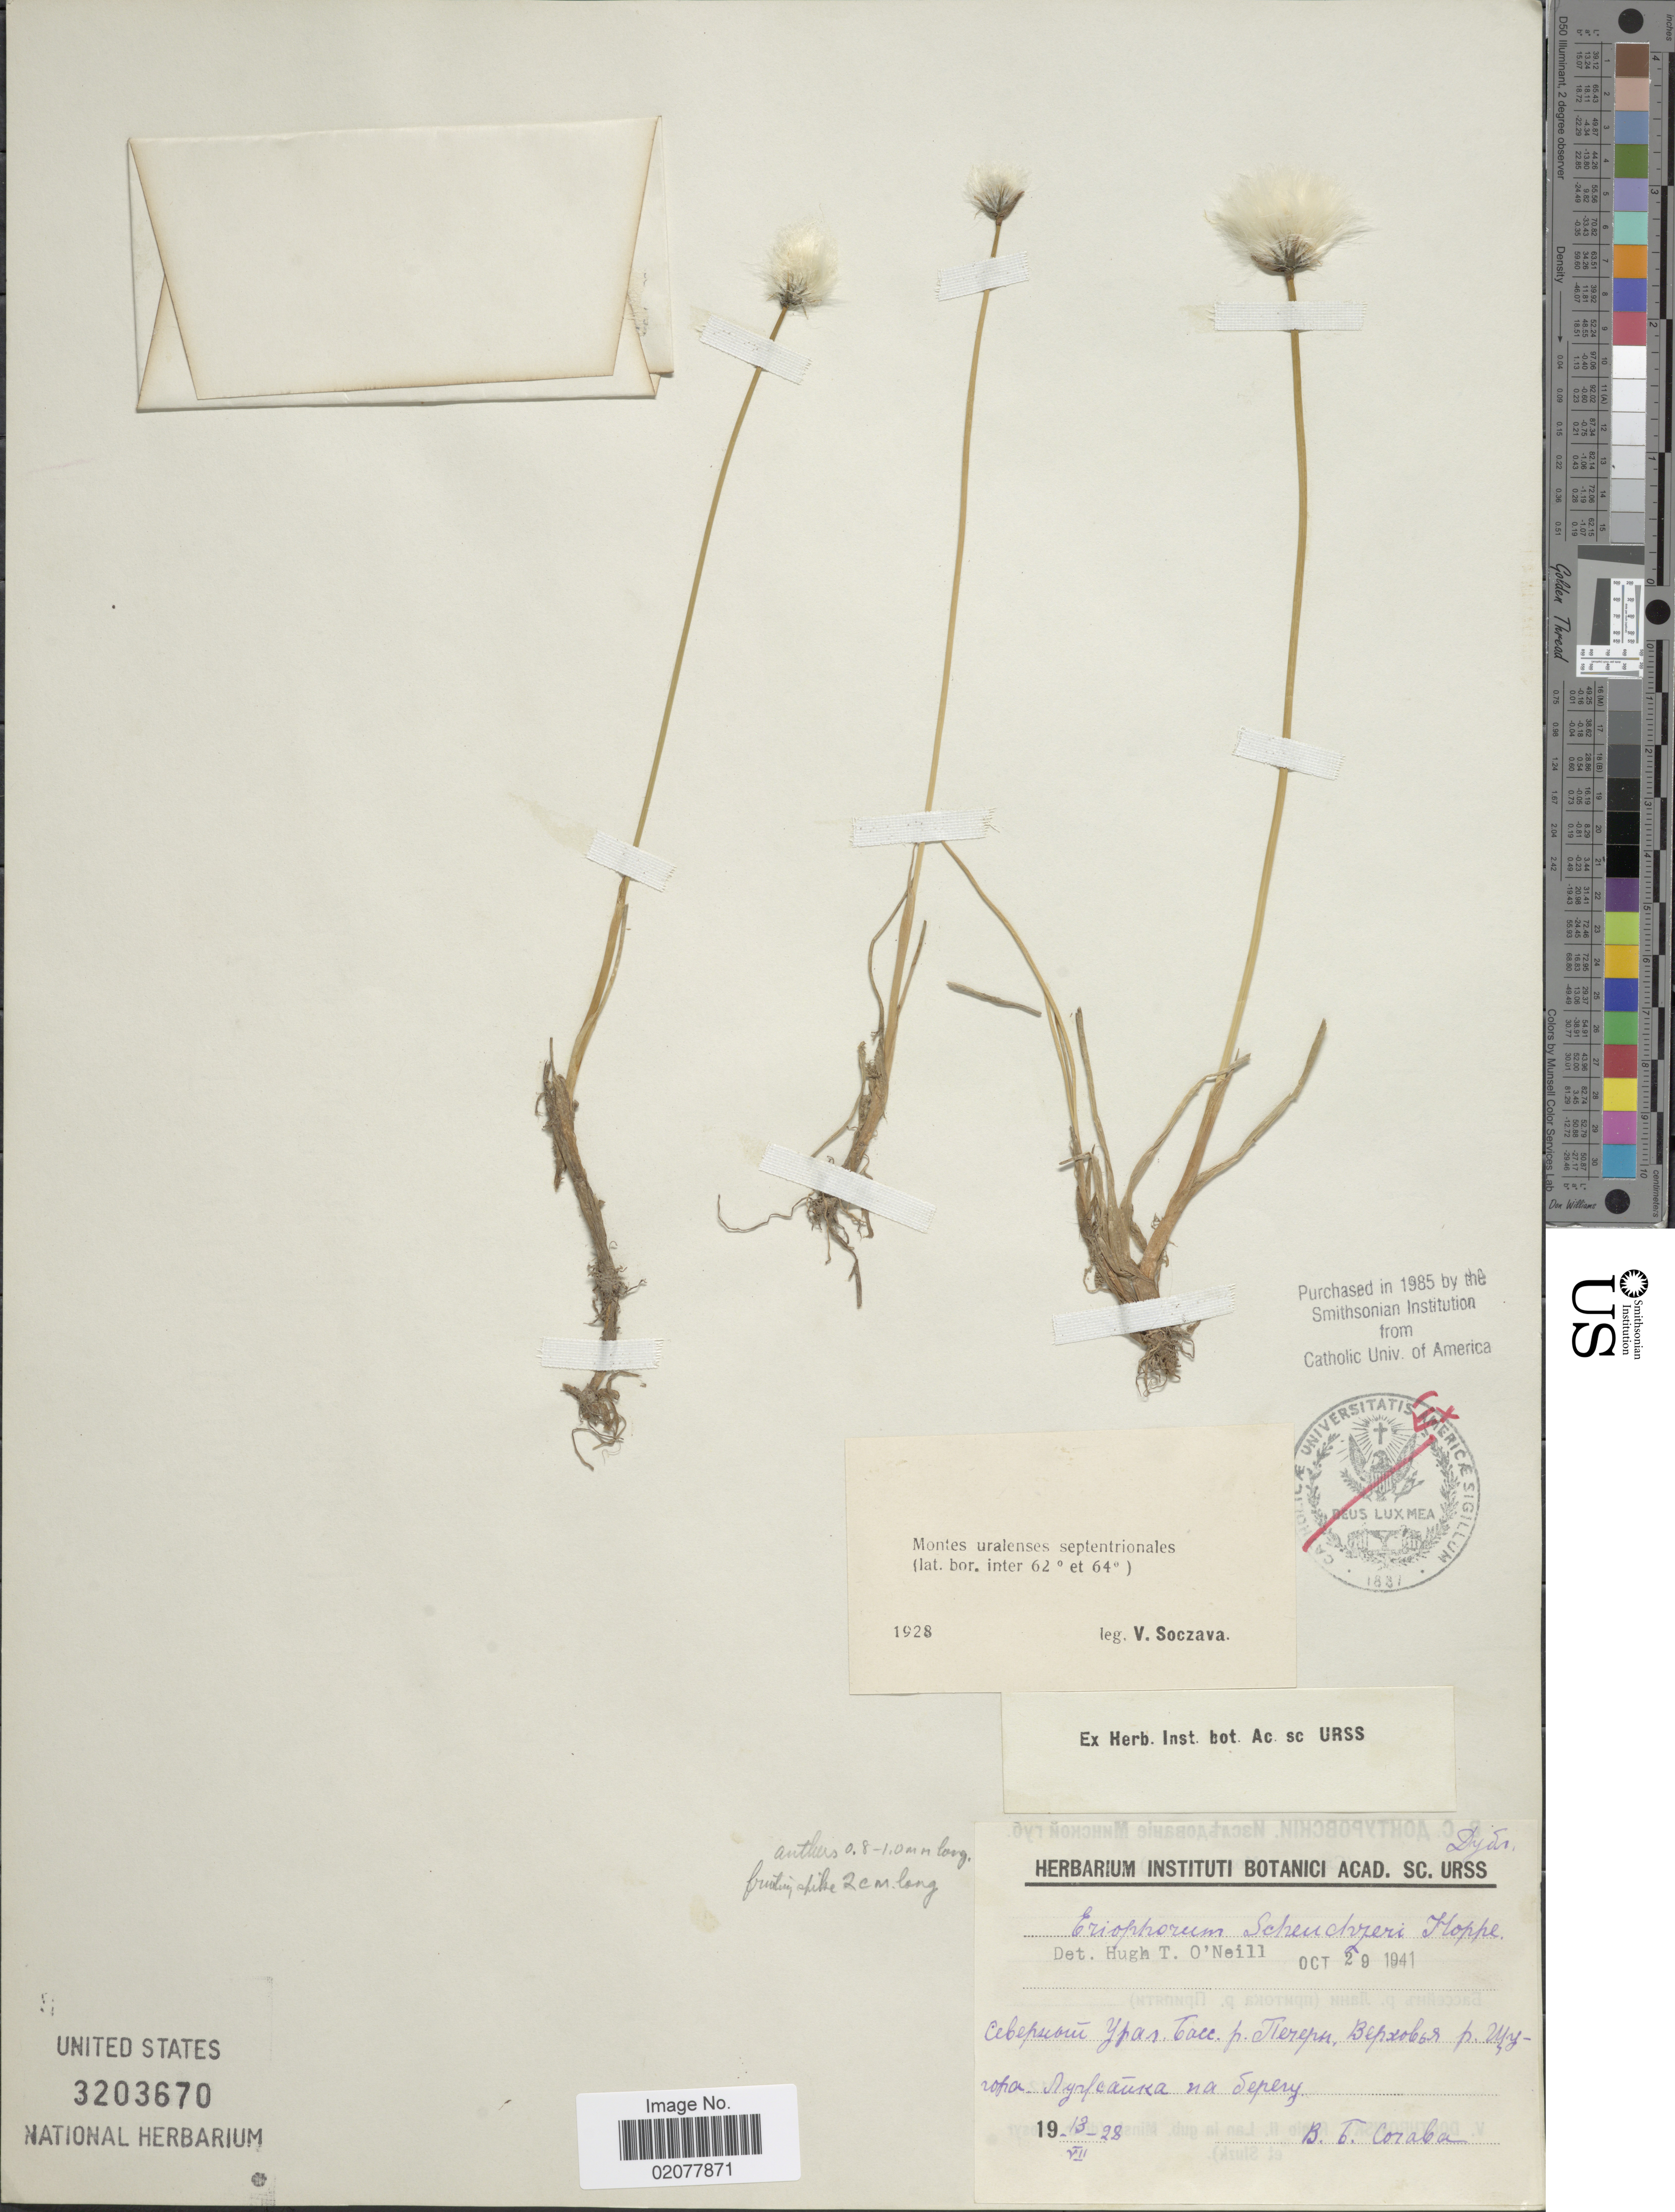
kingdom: Plantae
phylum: Tracheophyta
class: Liliopsida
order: Poales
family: Cyperaceae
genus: Eriophorum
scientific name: Eriophorum scheuchzeri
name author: Hoppe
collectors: V. Soczawa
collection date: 1928-07-13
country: Russian Federation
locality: X. Montes uralenses septentrionales.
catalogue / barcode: US 3203670